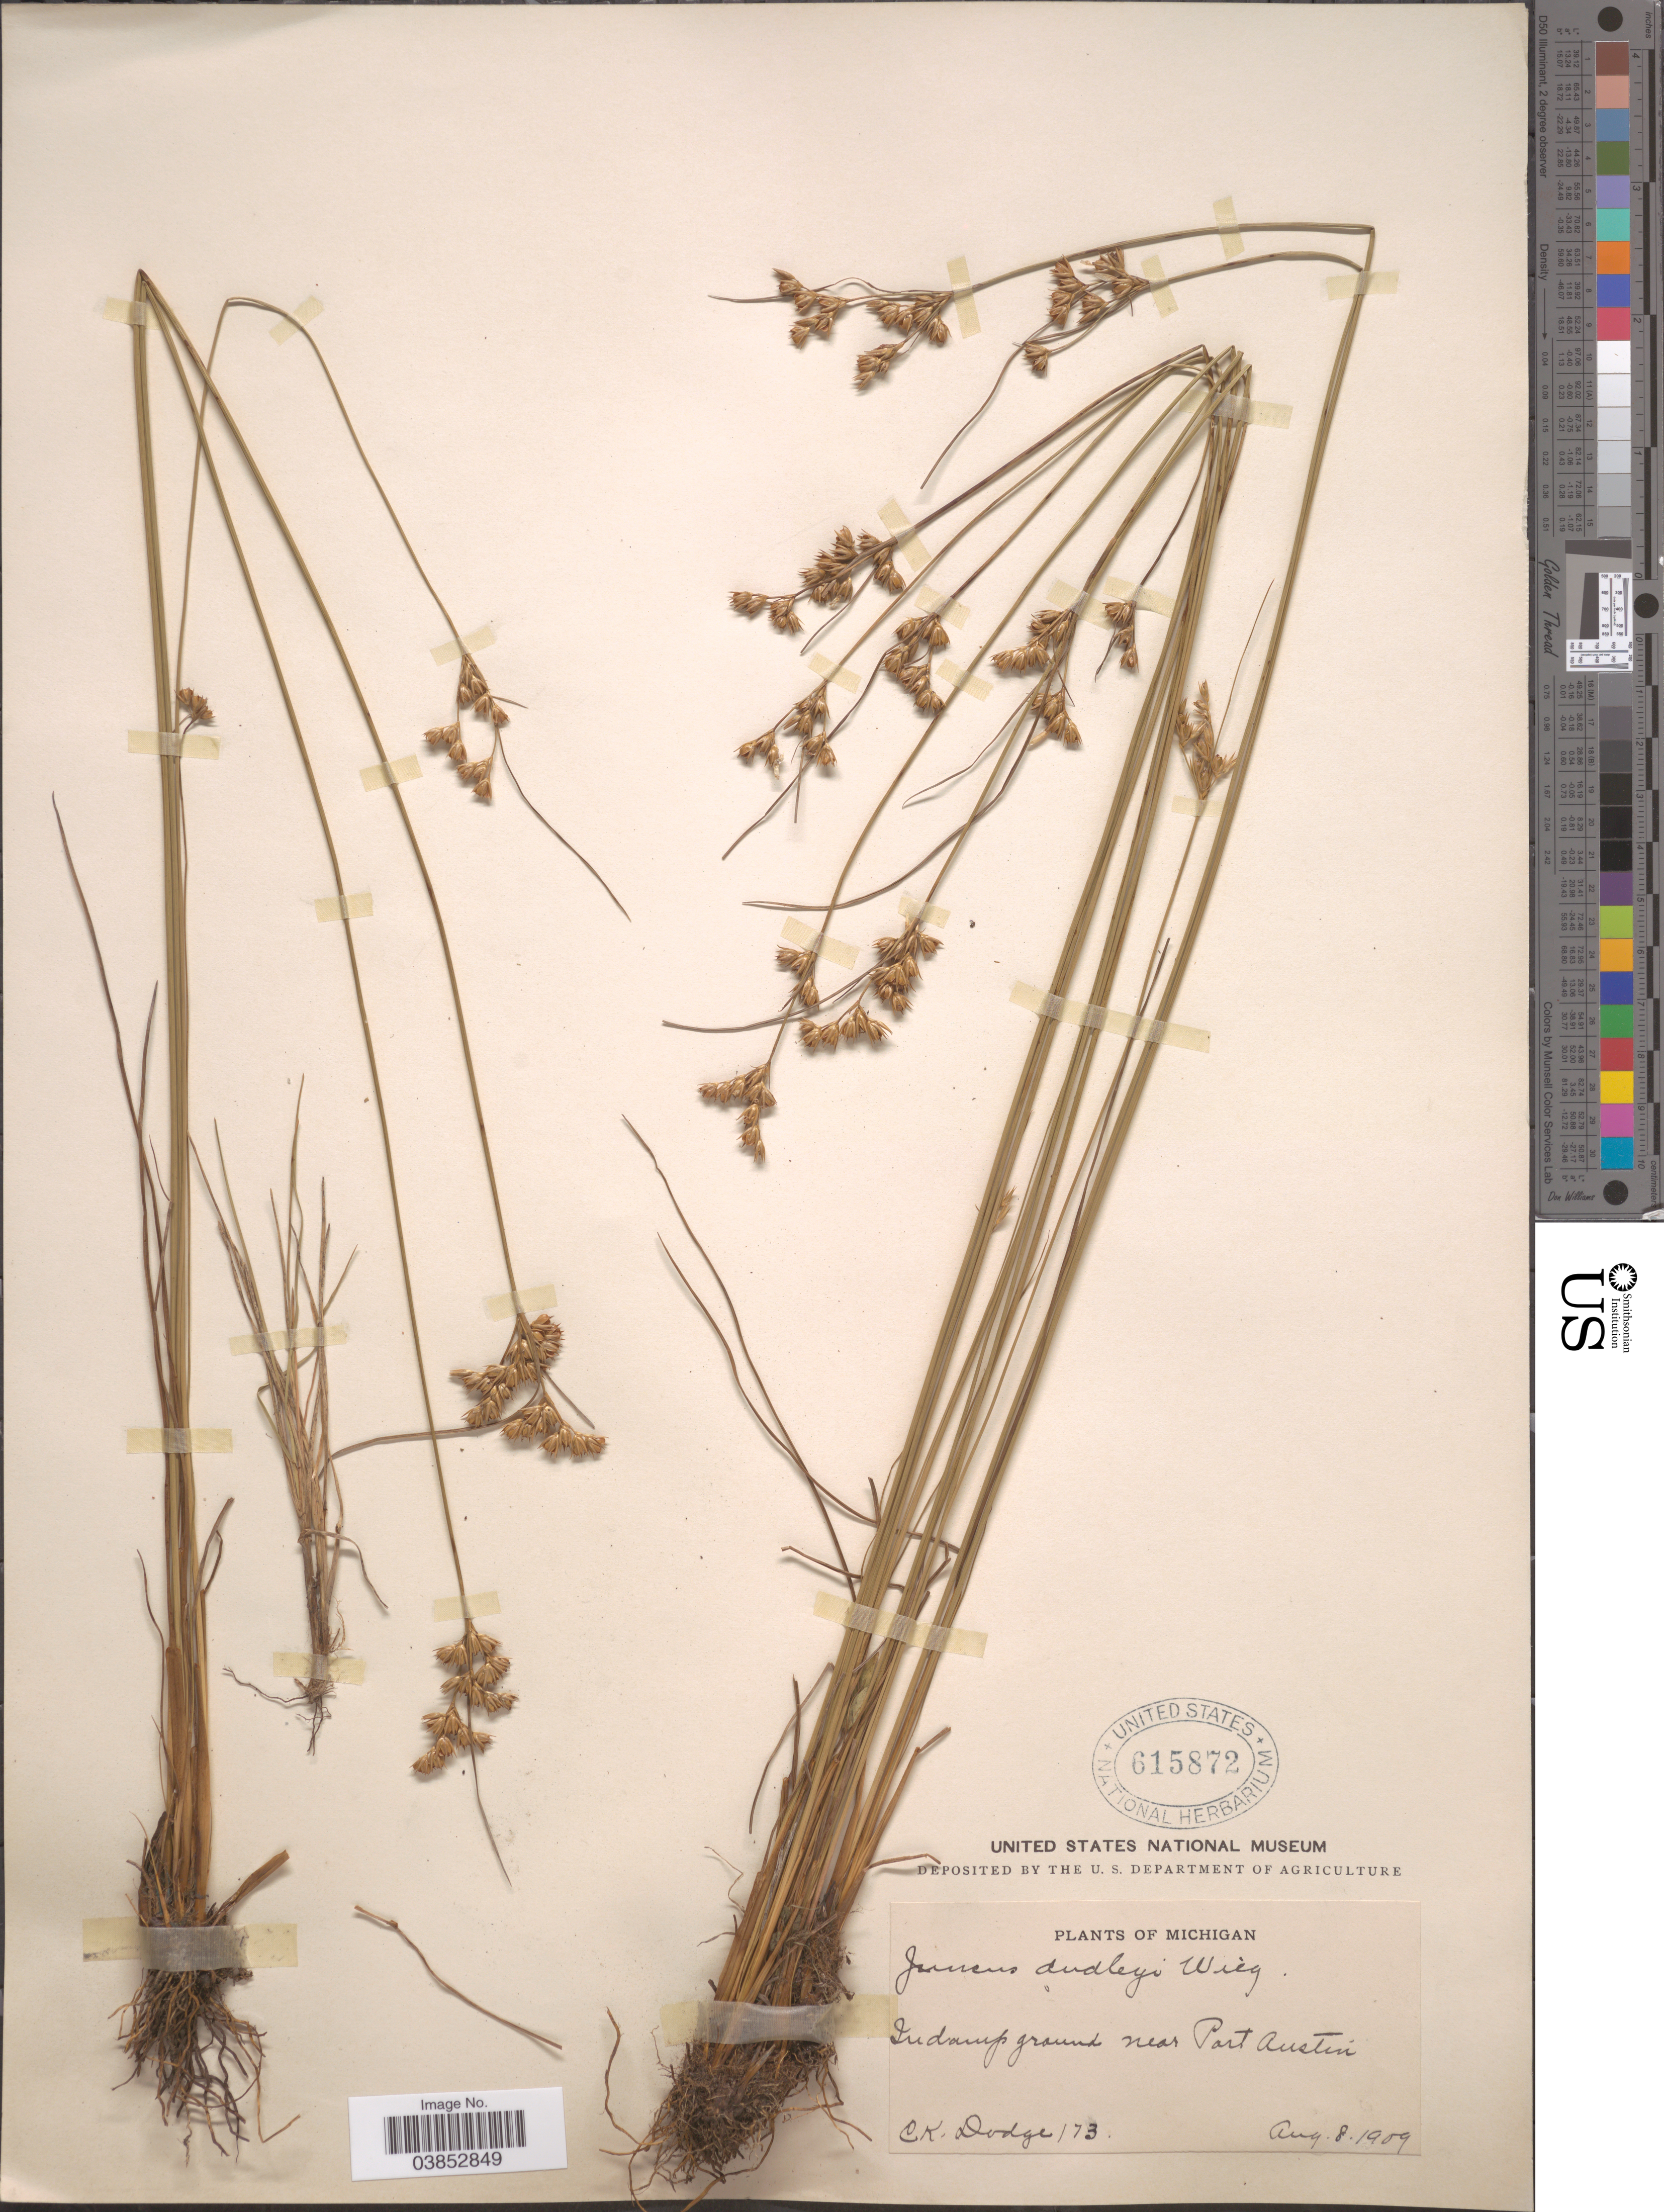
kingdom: Plantae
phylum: Tracheophyta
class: Liliopsida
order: Poales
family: Juncaceae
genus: Juncus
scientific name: Juncus dudleyi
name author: Wiegand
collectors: C. Dodge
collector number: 173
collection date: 1909-08-08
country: United States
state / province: Michigan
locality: In damp ground near Port Austin.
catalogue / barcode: US 615872